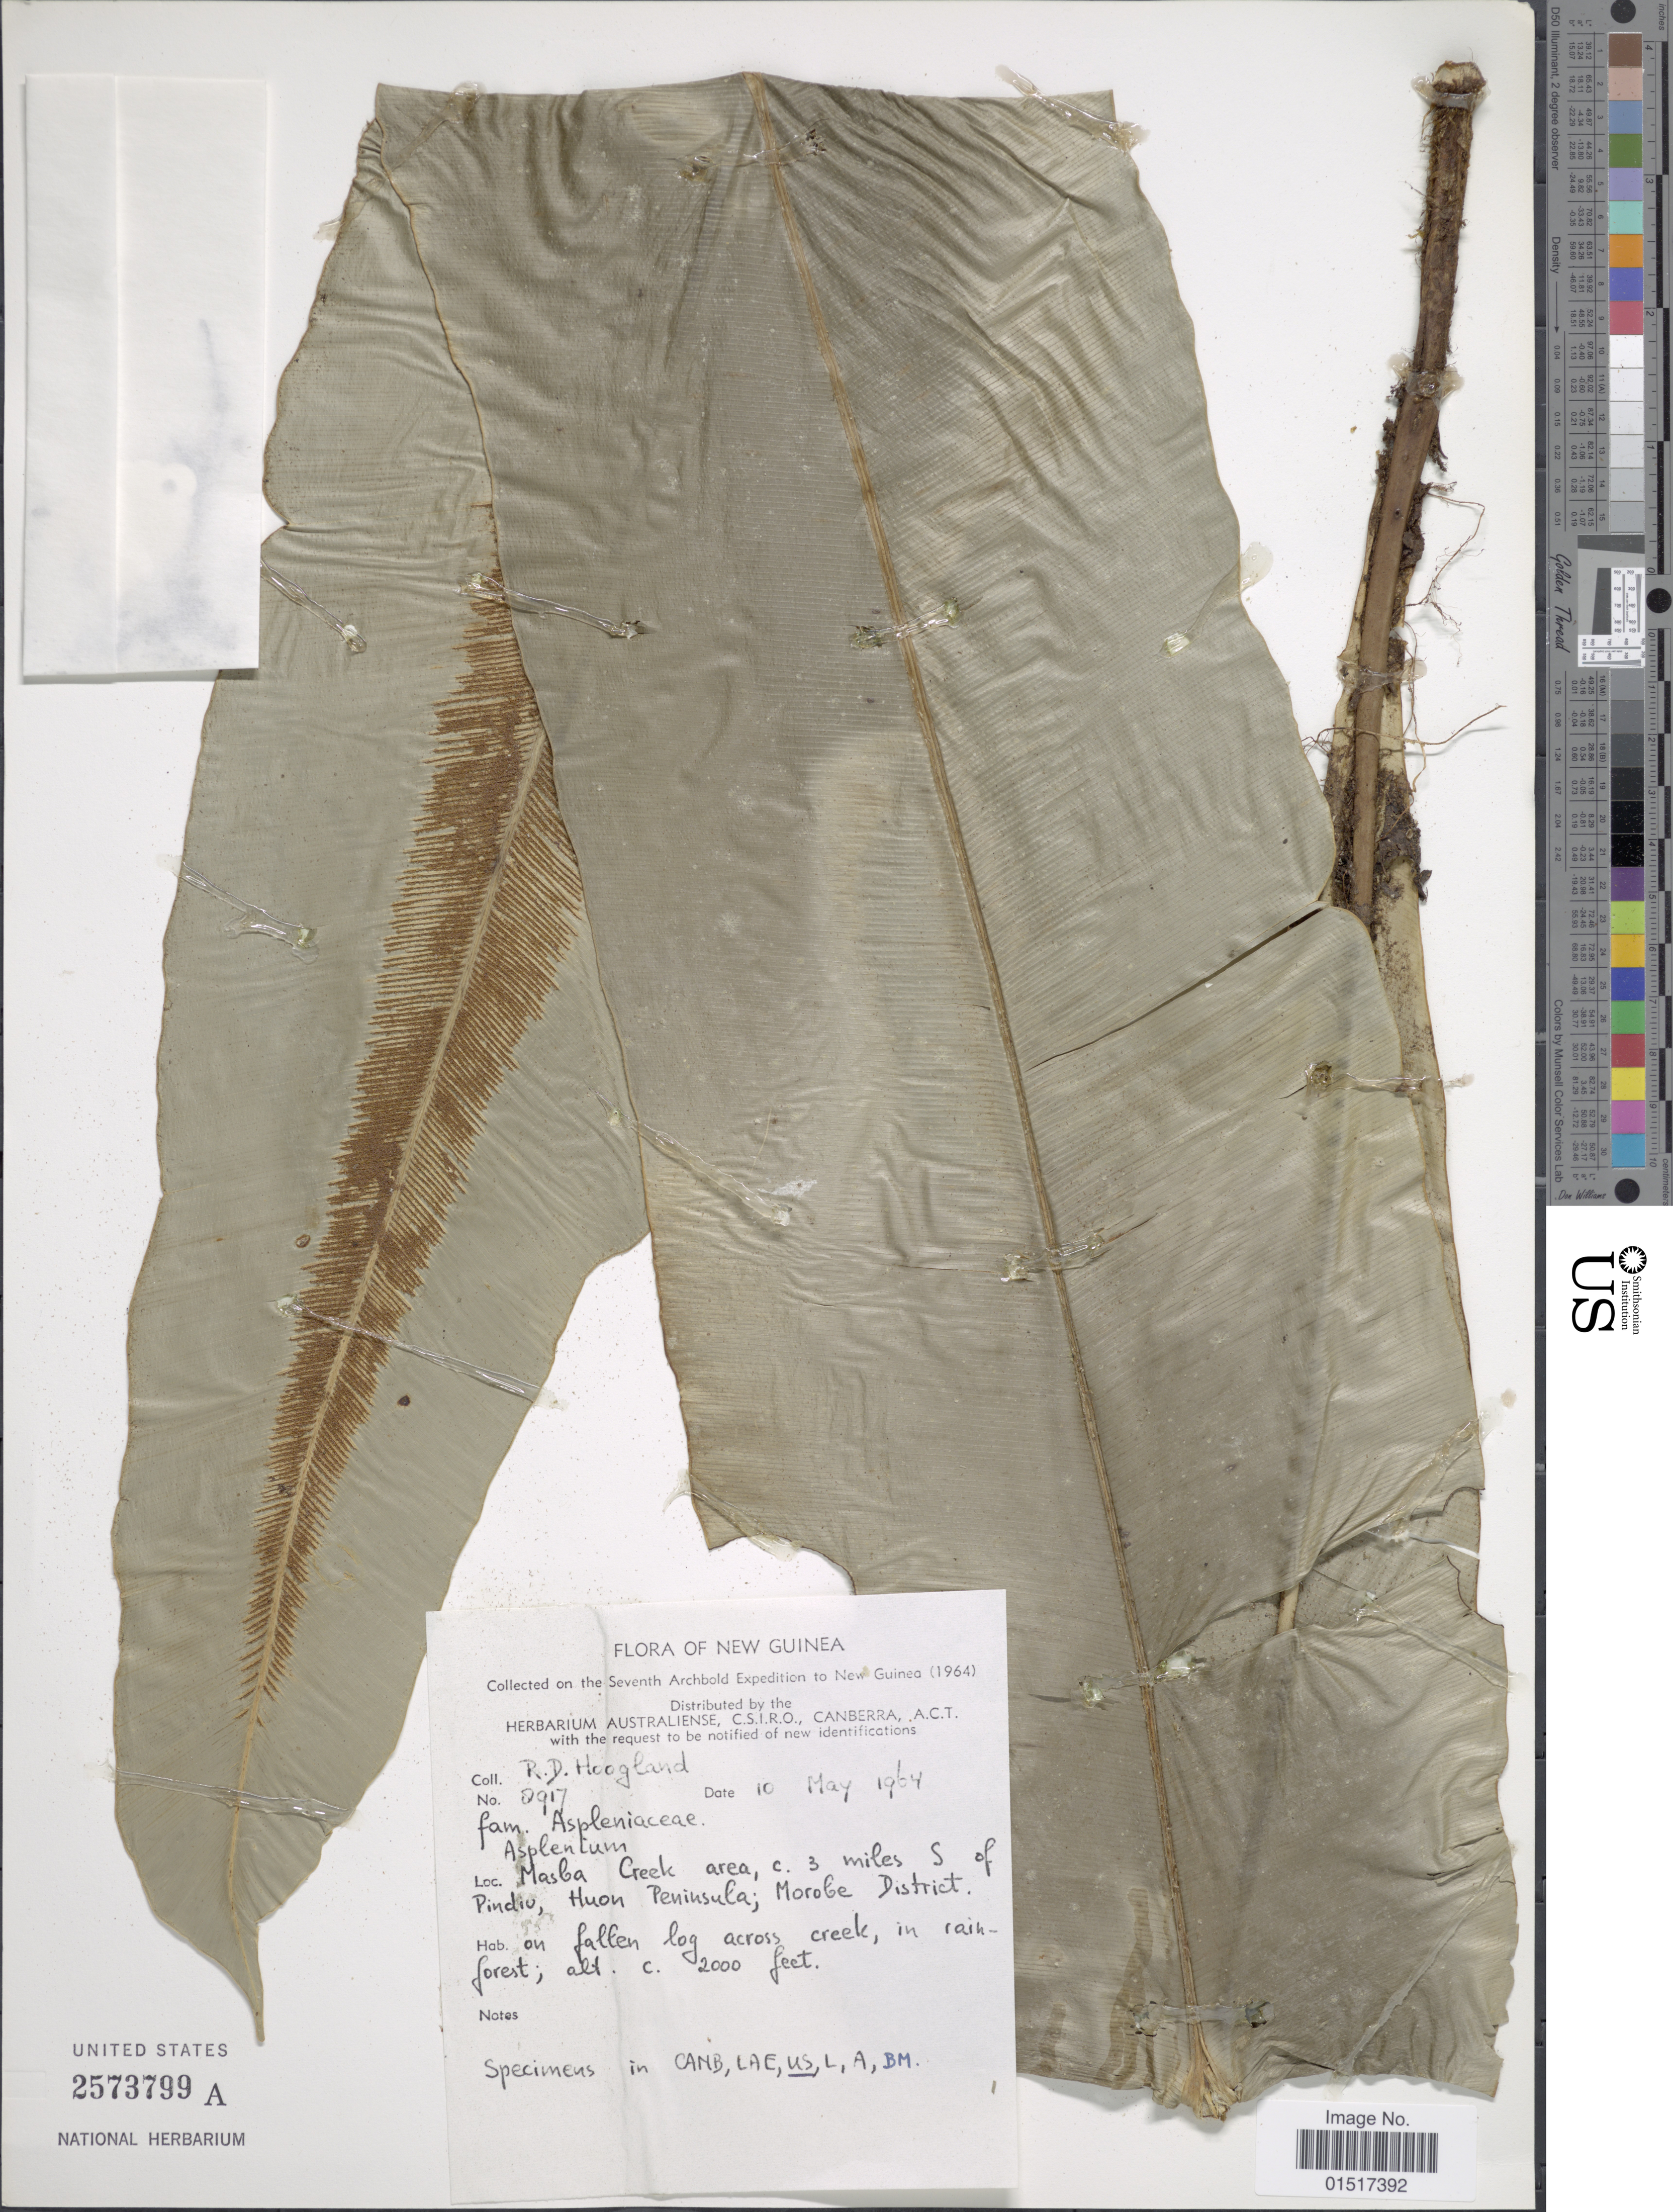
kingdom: Plantae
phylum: Tracheophyta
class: Polypodiopsida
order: Polypodiales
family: Aspleniaceae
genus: Asplenium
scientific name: Asplenium sp.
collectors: R. D. Hoogland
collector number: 8917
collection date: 1964-05-10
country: Papua New Guinea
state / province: Morobe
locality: New Guinea. Masba Creek area, c. 3 miles S of Pindio, Huon Peninsula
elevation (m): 610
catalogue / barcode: US 2573799A